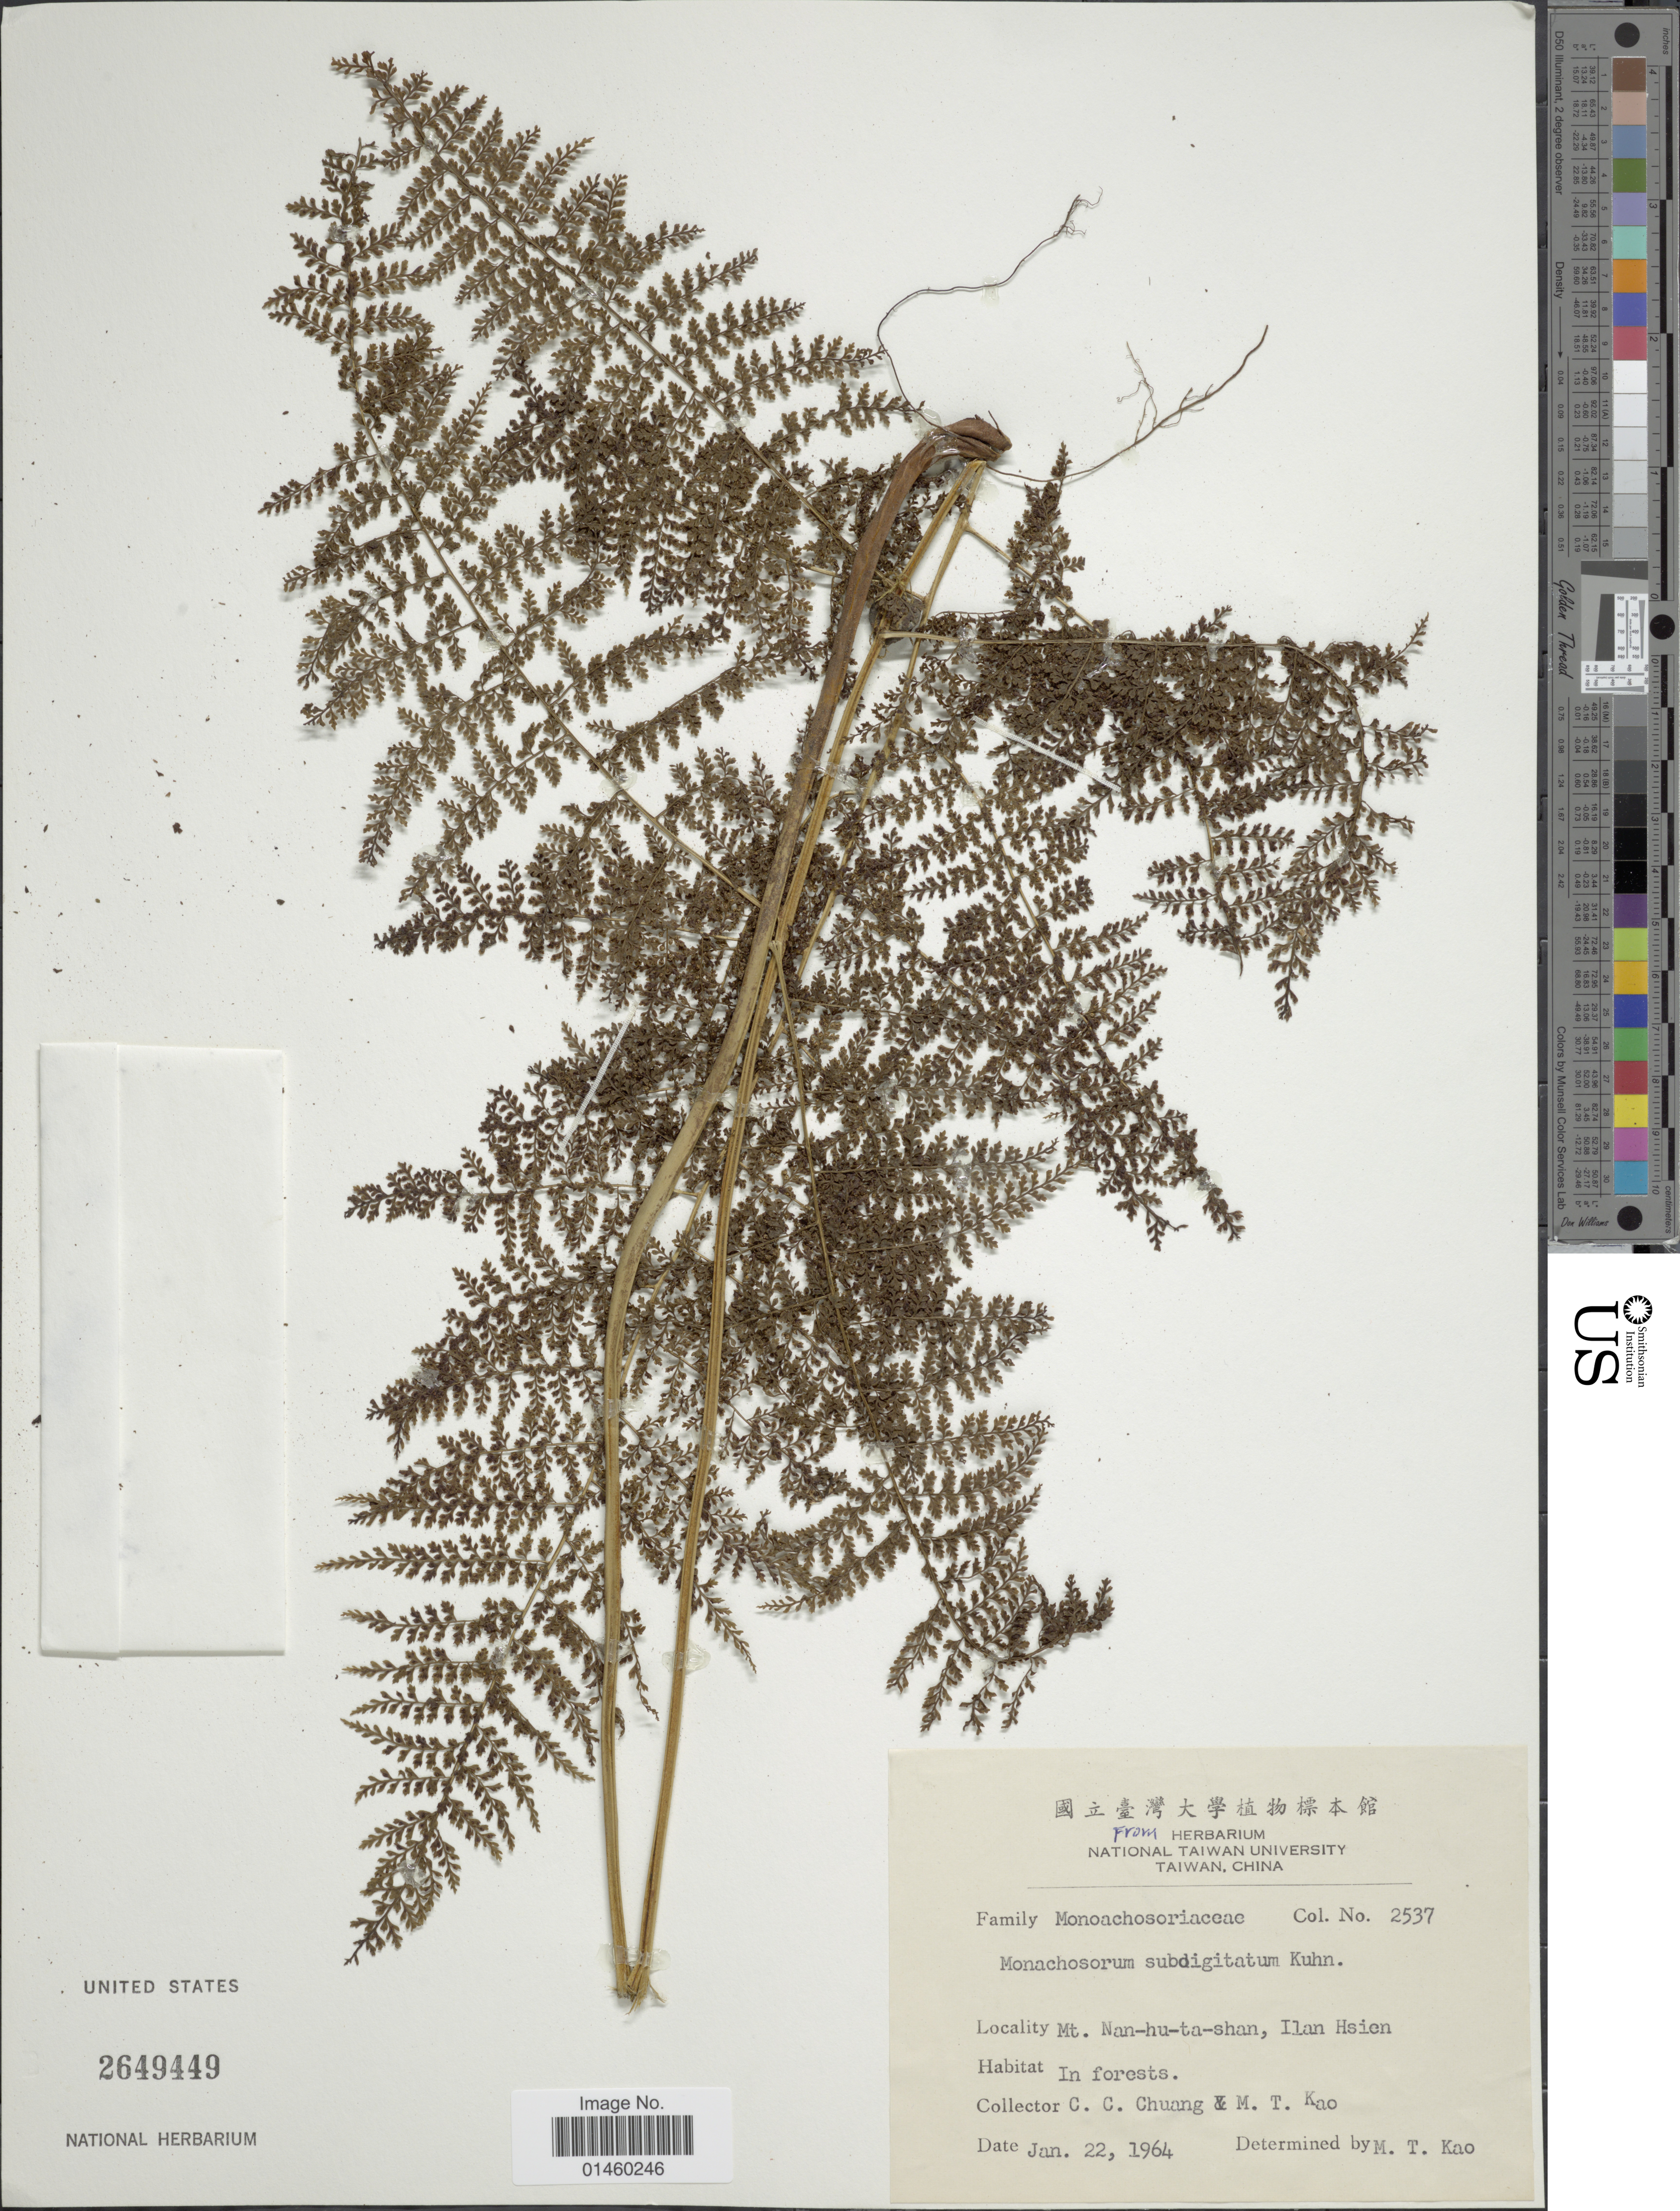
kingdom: Plantae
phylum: Tracheophyta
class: Polypodiopsida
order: Polypodiales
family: Dennstaedtiaceae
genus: Monachosorum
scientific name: Monachosorum subdigitatum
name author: (Blume) Kuhn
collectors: C. C. Chuang & M. T. Kao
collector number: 2537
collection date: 1964-01-22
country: Taiwan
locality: Mt. Nan-hu-ta-shan, Ilan Hsien.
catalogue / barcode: US 2649449